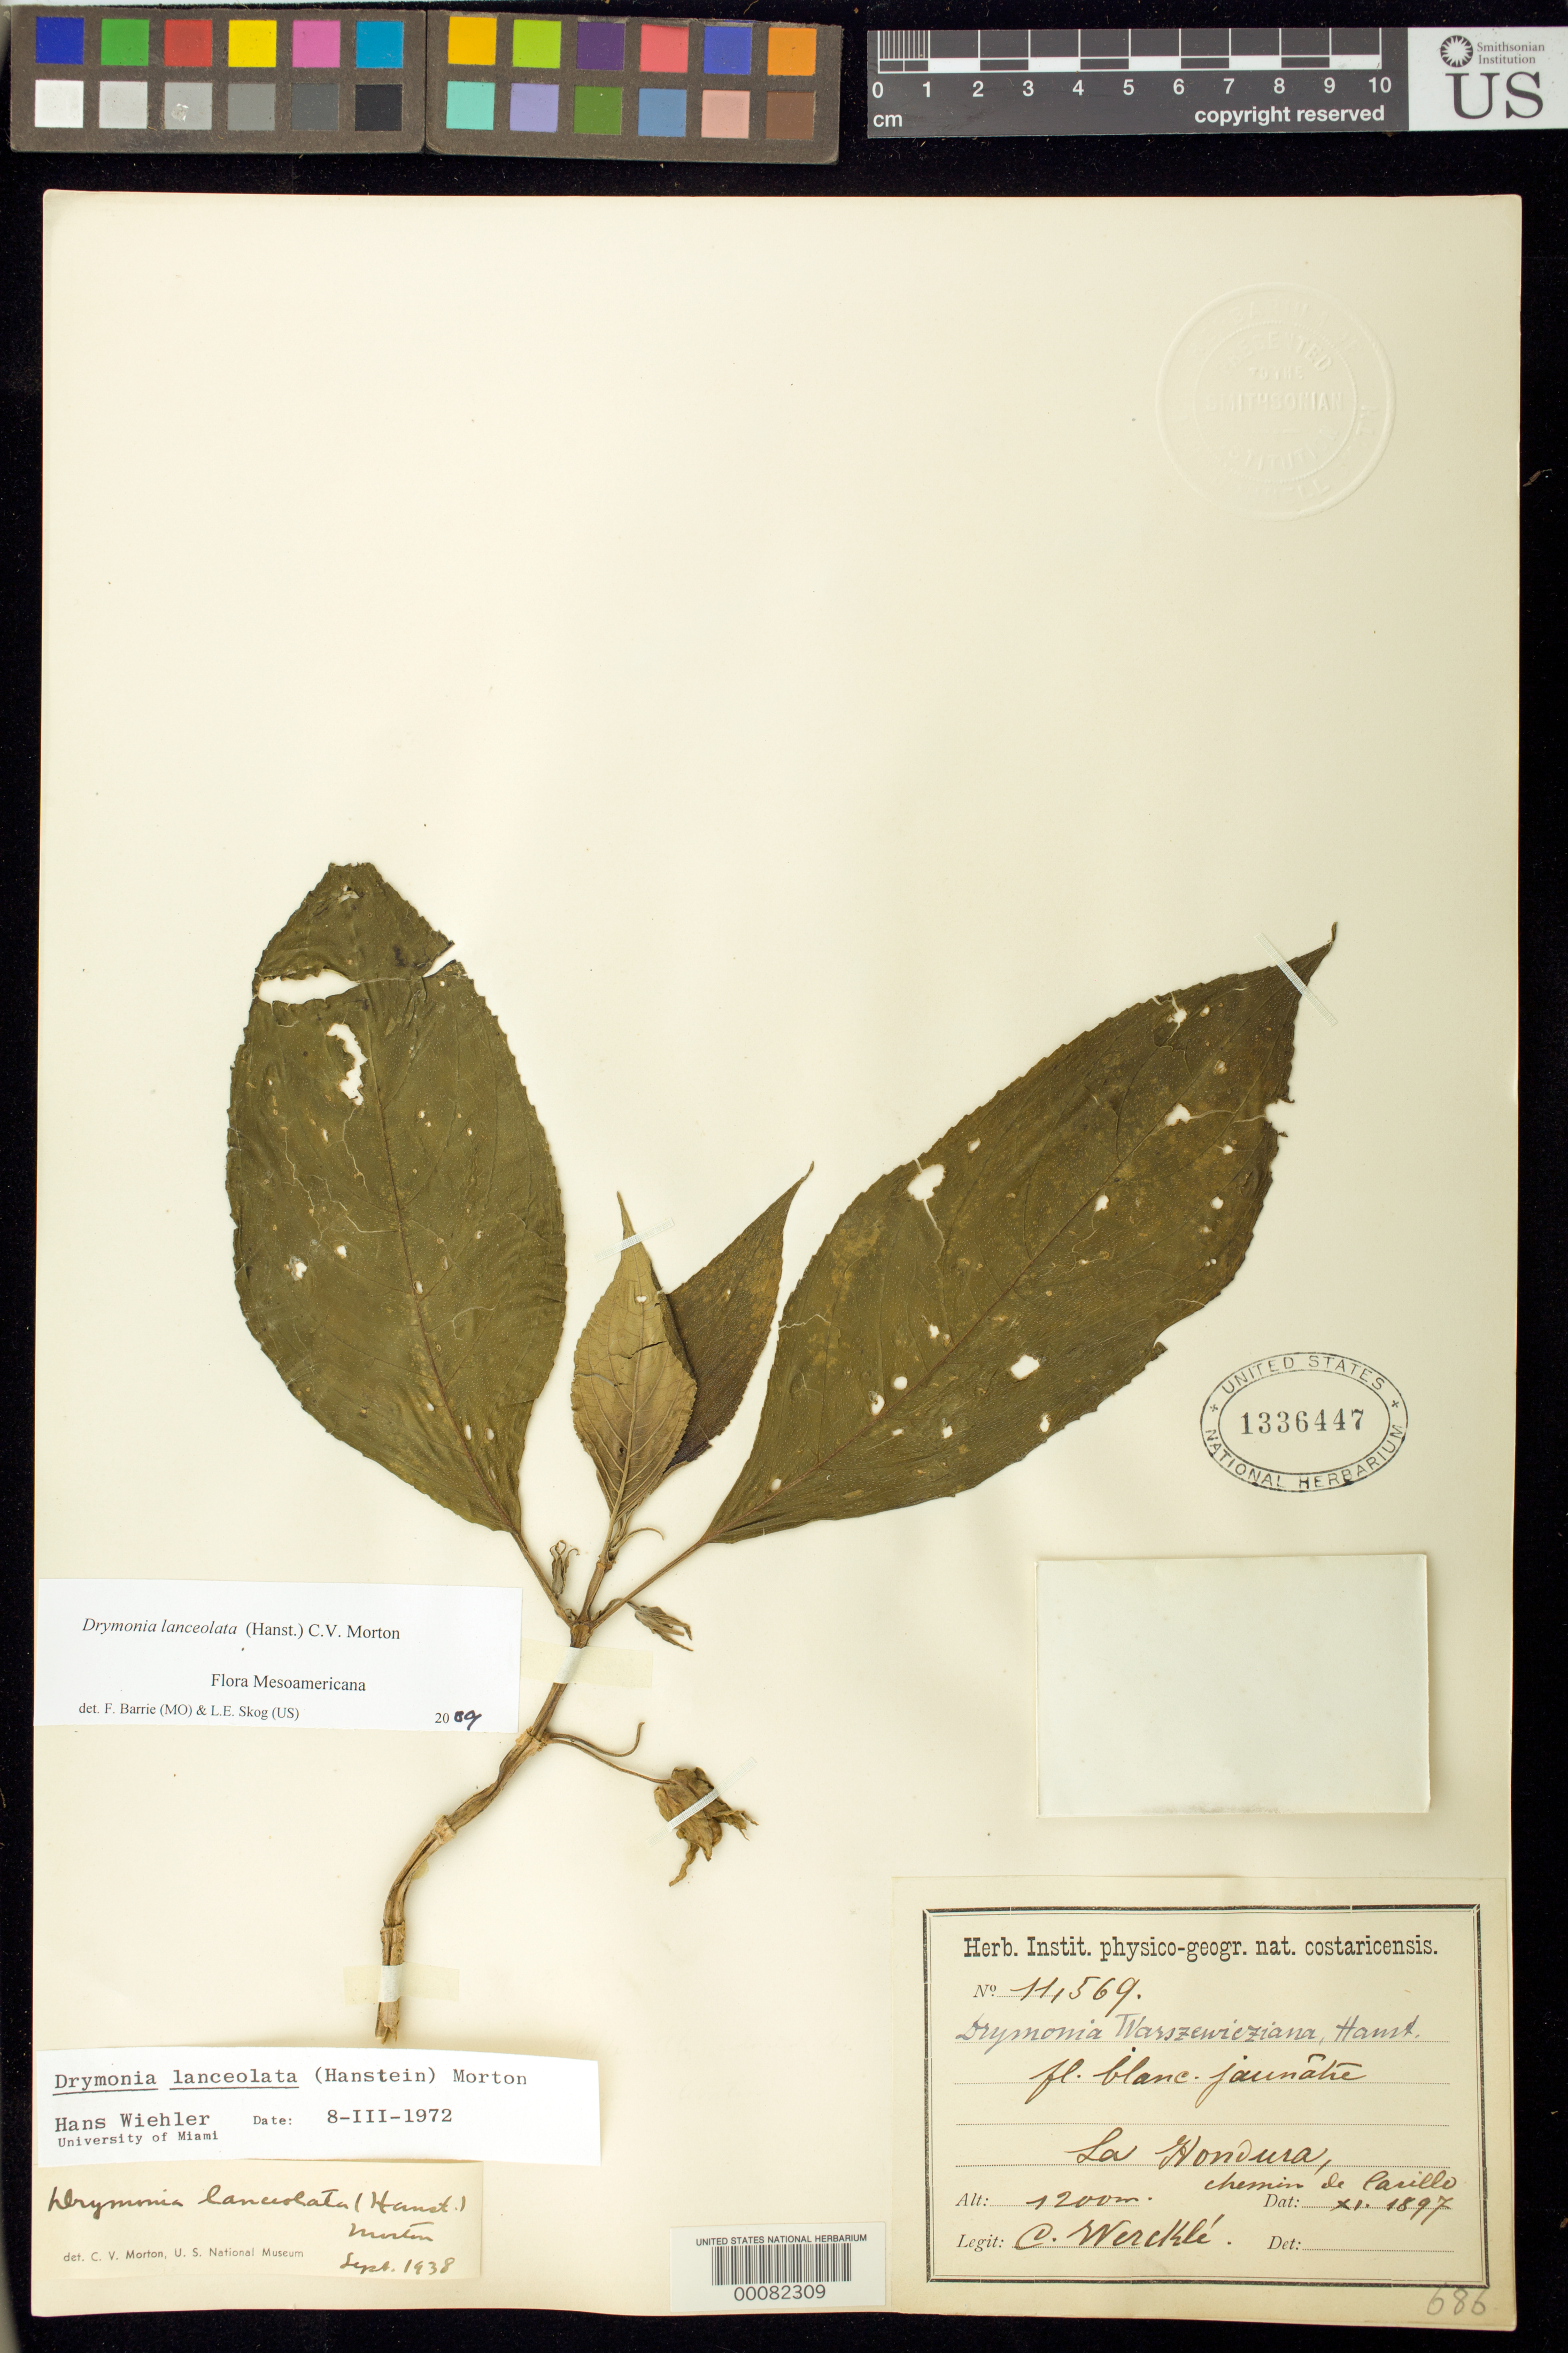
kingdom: Plantae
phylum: Tracheophyta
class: Magnoliopsida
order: Lamiales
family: Gesneriaceae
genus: Drymonia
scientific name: Drymonia lanceolata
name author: (Hanst.) C.V. Morton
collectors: C. Wercklé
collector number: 11569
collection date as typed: Nov 1897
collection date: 1897-11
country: Costa Rica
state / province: San José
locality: La Hondura, road from Parillo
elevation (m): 1200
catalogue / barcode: US 1336447